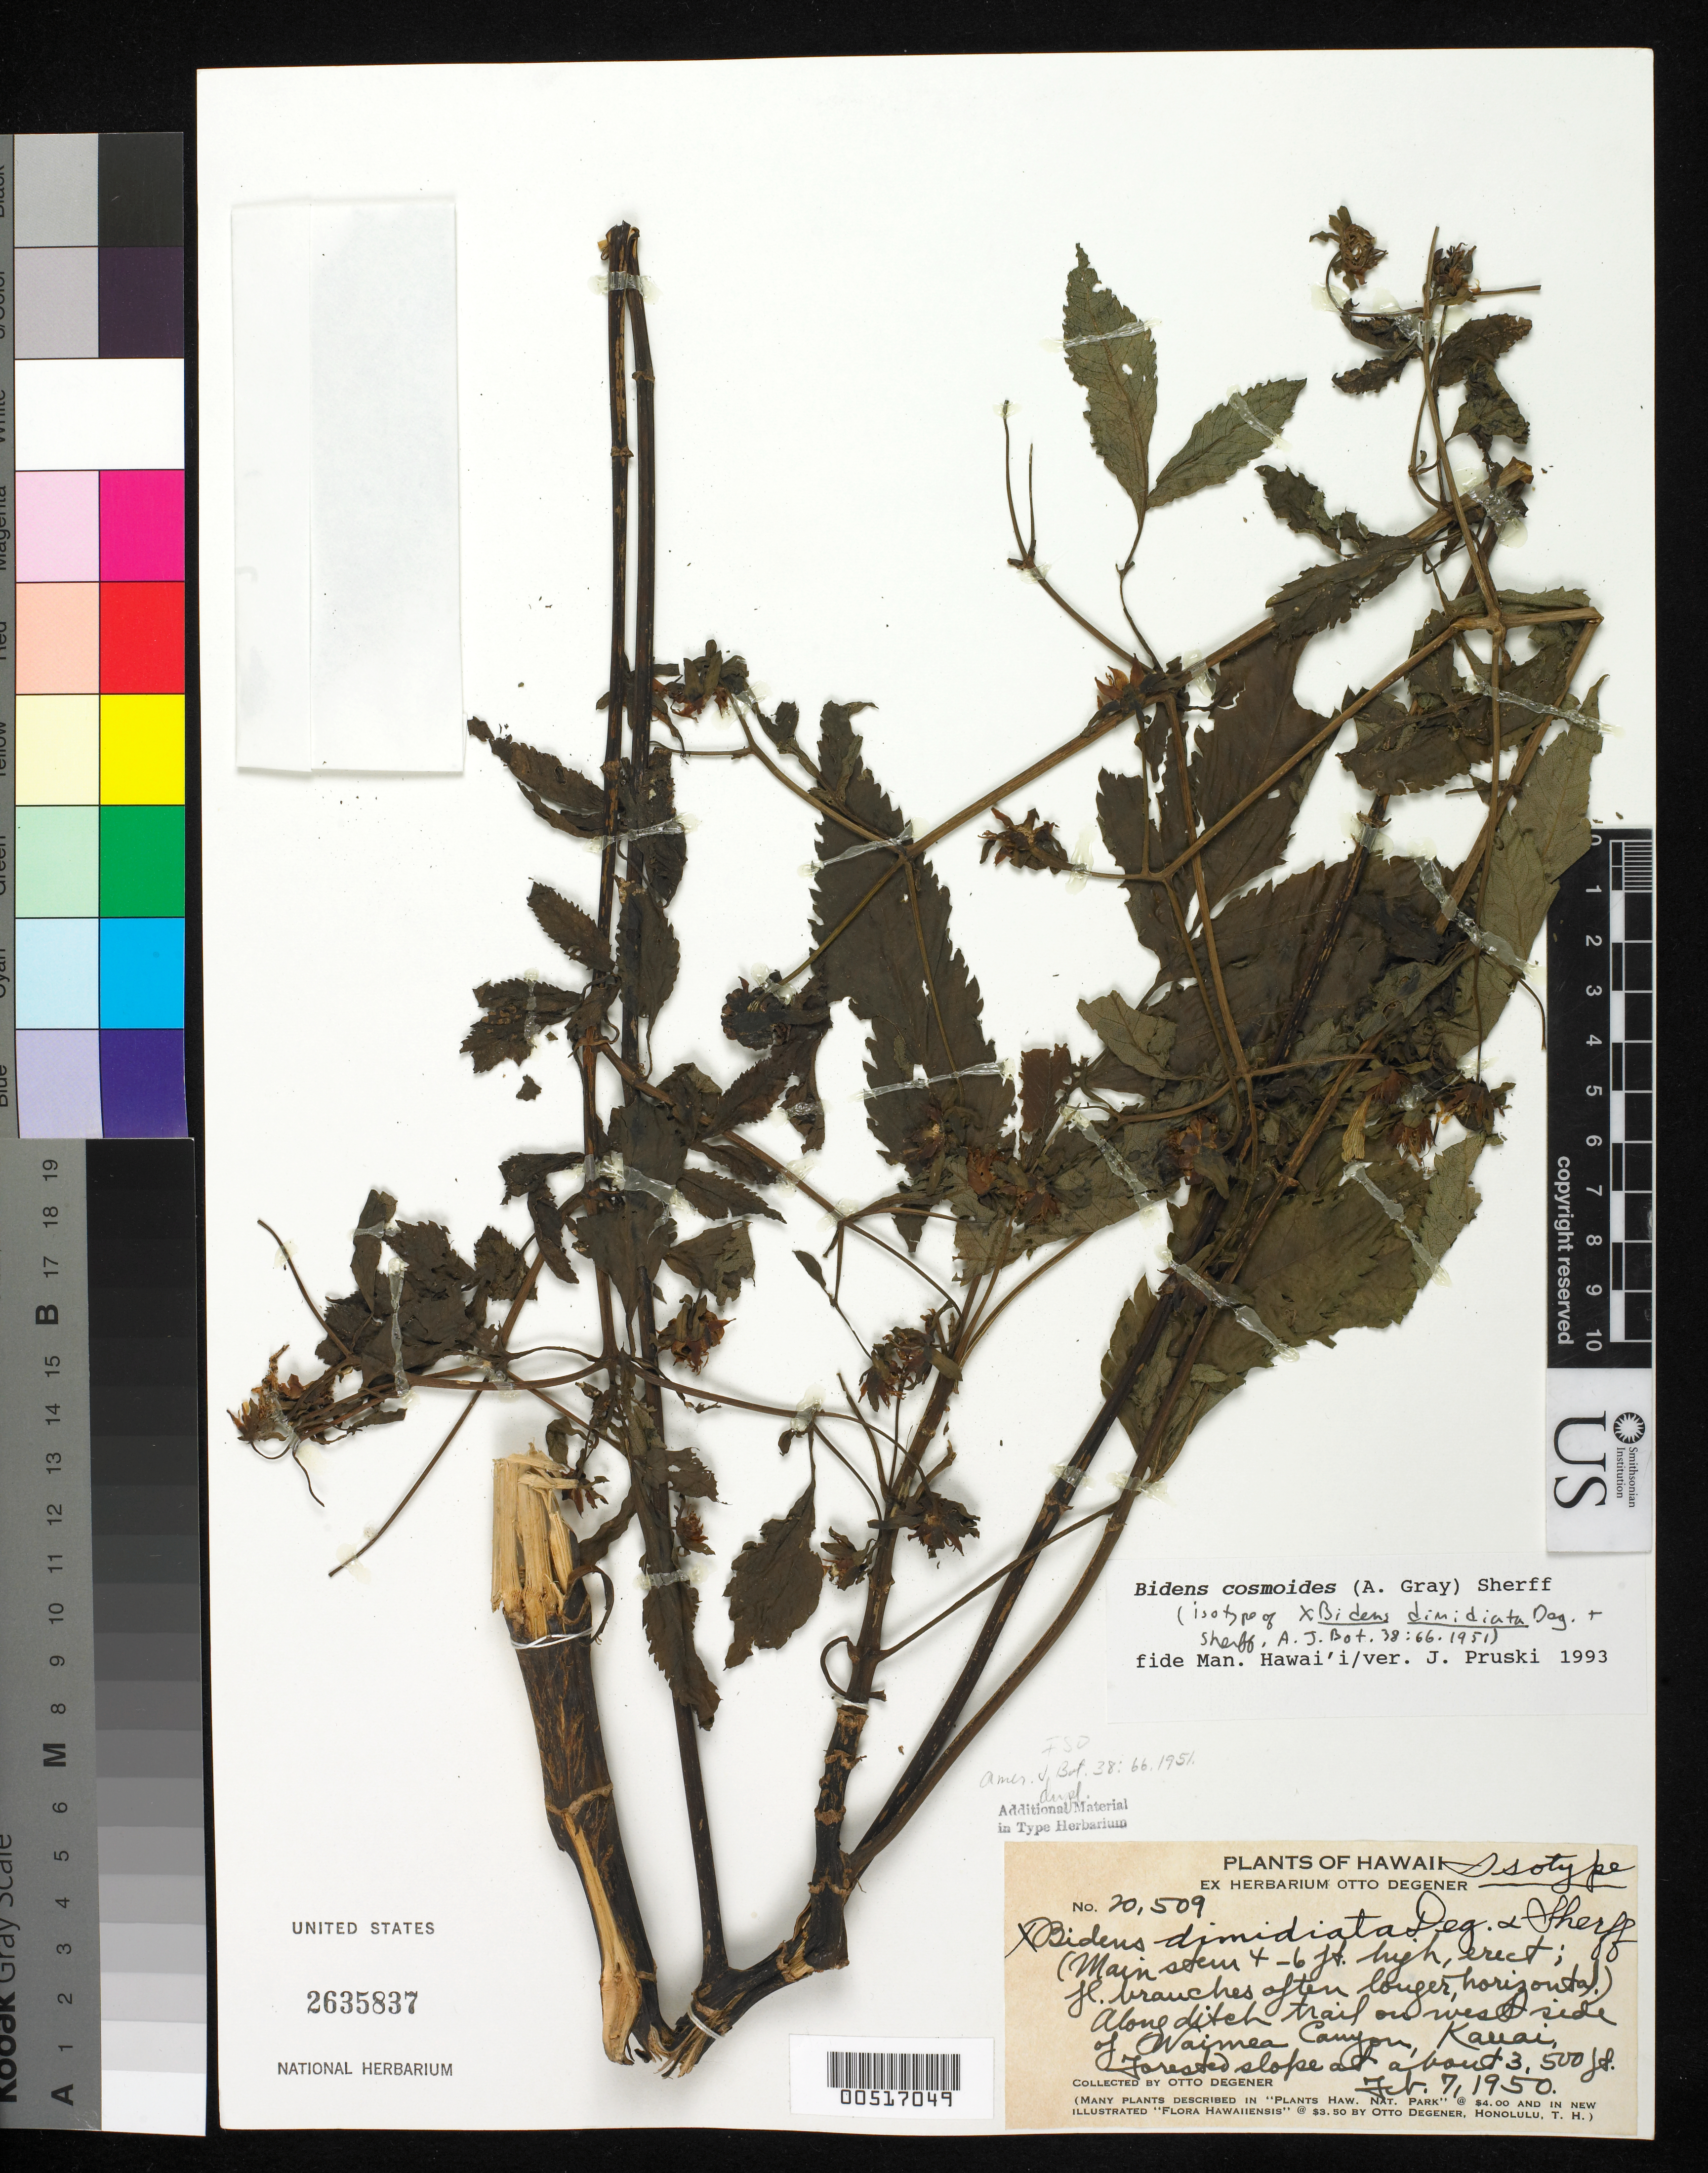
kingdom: Plantae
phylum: Tracheophyta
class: Magnoliopsida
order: Asterales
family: Asteraceae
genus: Bidens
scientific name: Bidens x dimidiata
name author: O. Deg. & Sherff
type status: Isotype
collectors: O. Degener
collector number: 20509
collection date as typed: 07 Feb 1950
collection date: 1950-02-07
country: United States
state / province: Hawaii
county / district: Kauai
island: Kaua'i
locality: Ditch trail on W side of Waimea Canyon.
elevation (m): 1067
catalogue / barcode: US 2635837